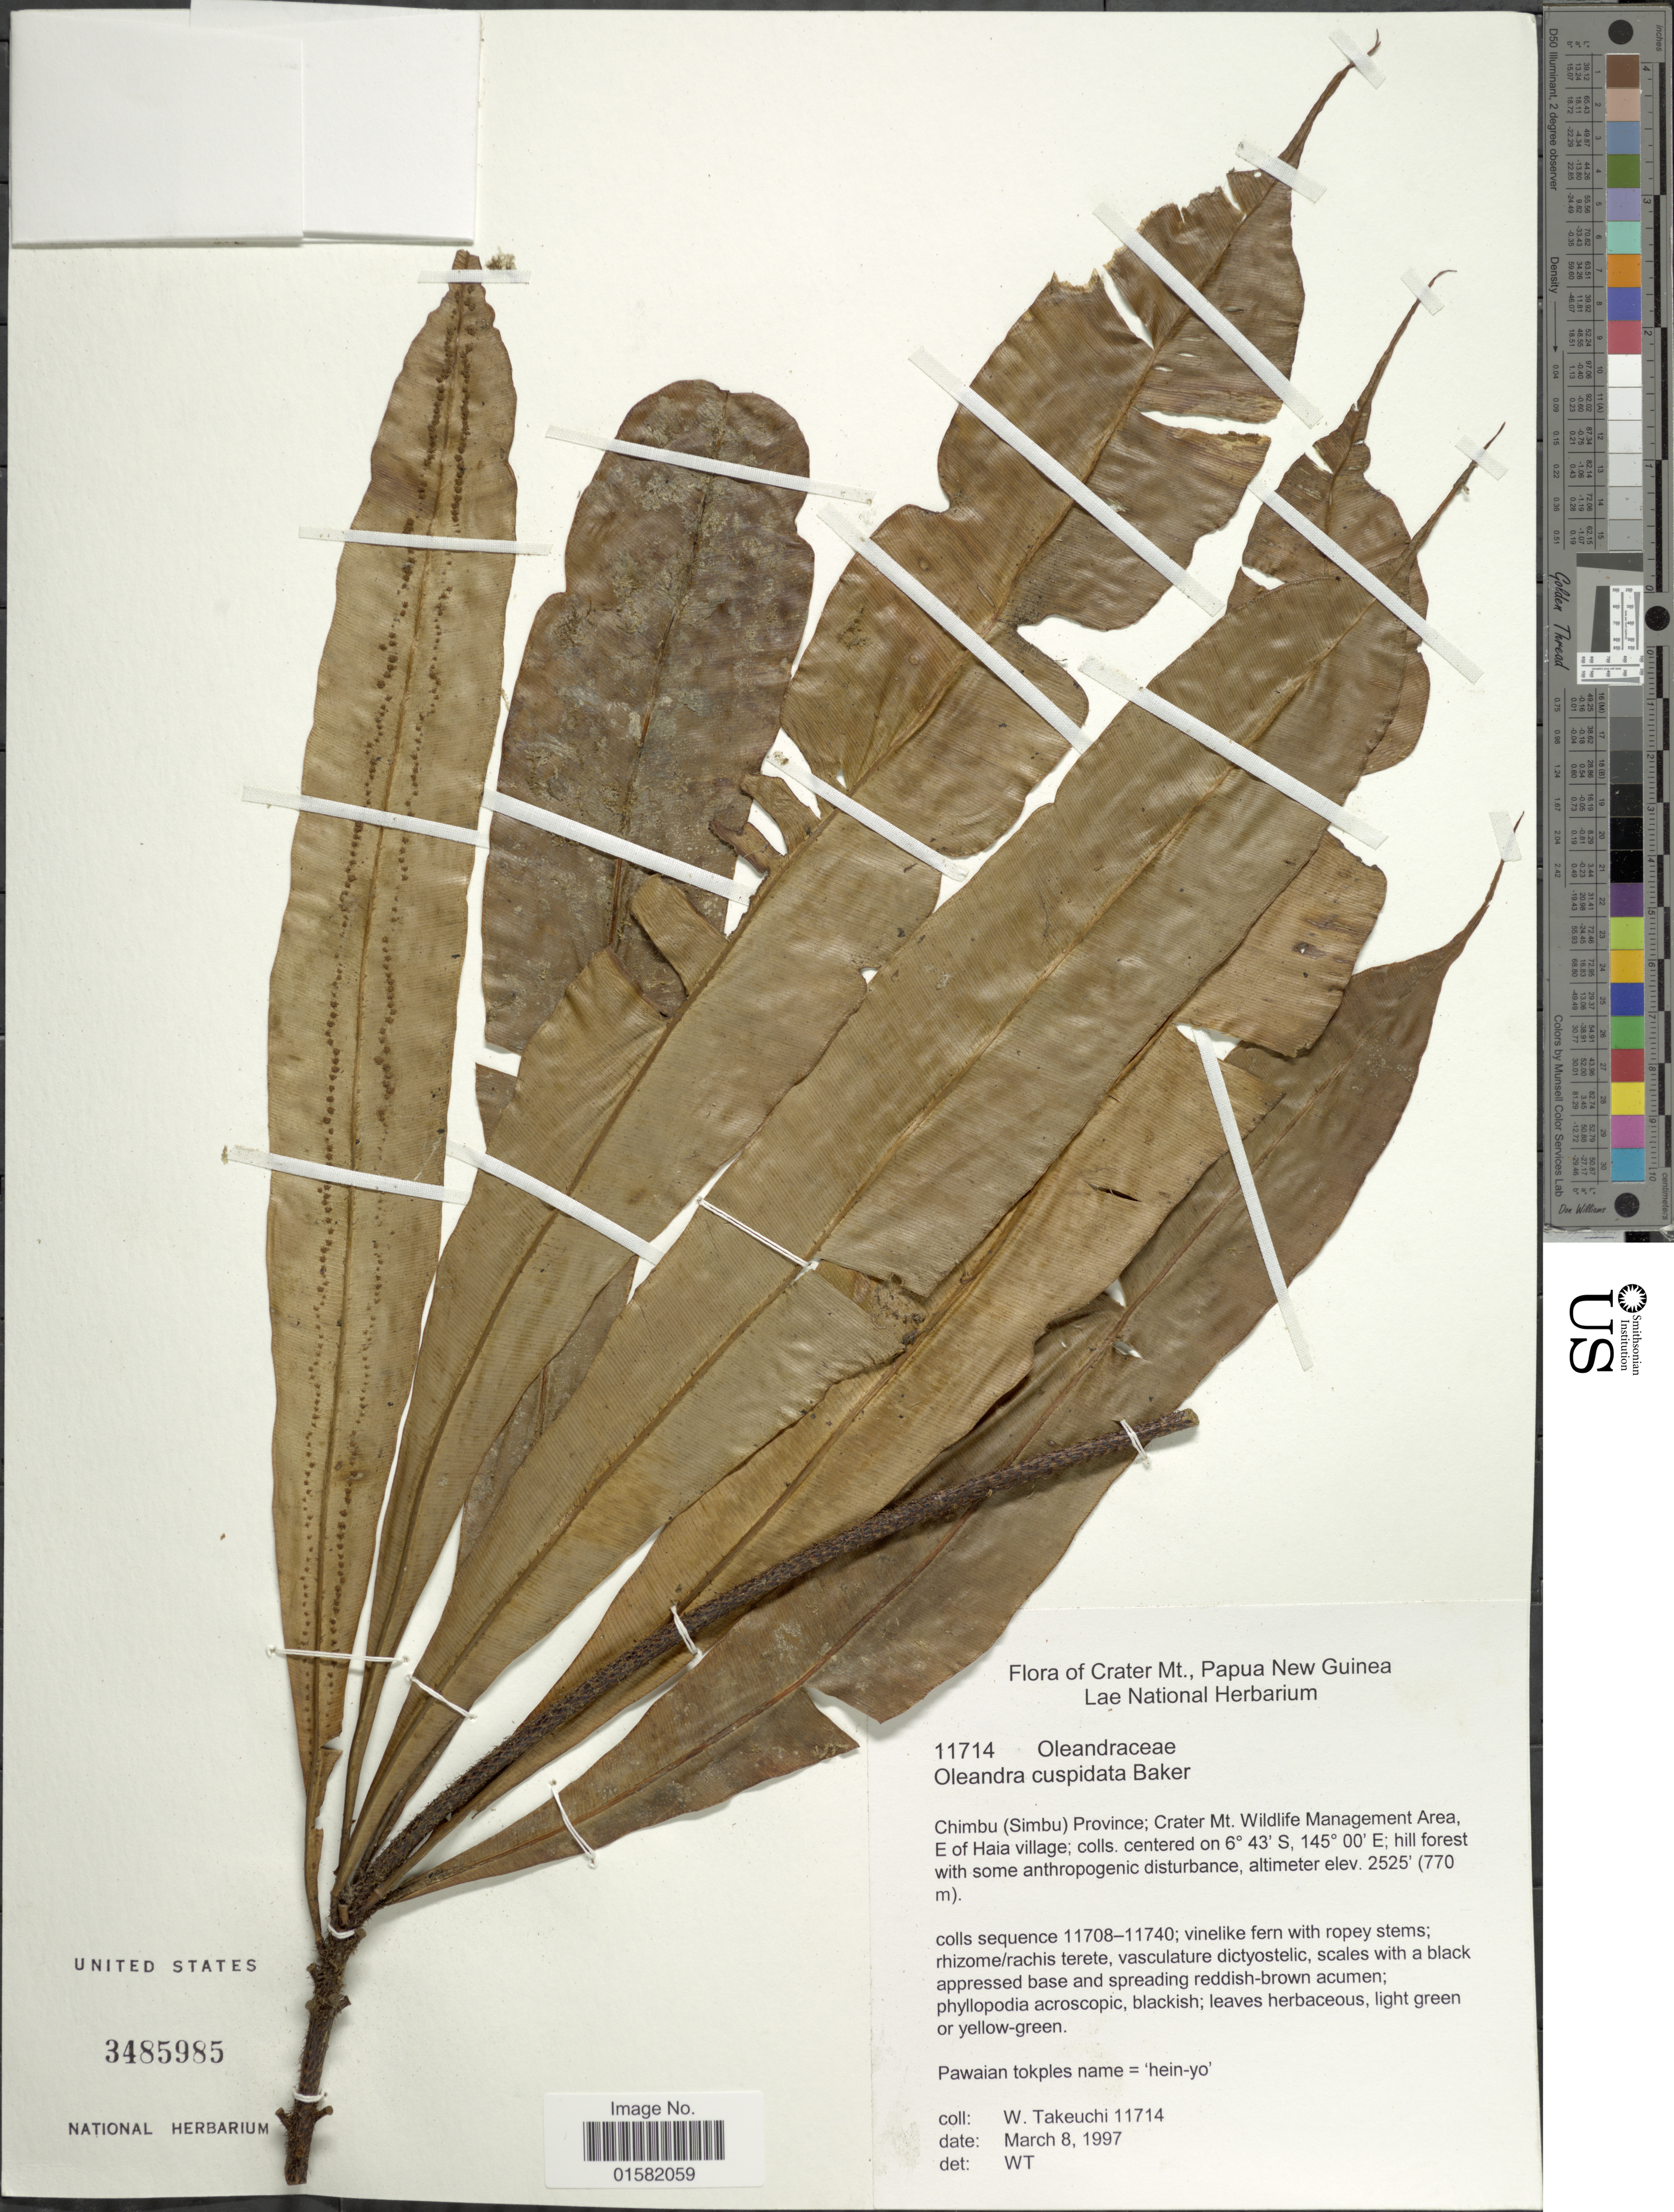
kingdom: Plantae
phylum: Tracheophyta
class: Polypodiopsida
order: Polypodiales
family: Oleandraceae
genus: Oleandra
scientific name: Oleandra cuspidata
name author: Baker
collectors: W. Takeuchi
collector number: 11714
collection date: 1997-03-08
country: Papua New Guinea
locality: Crater Mt., Papua New Guinea, Chimbu ( Simbu) Province; Crater Mt. Wildlife Management Area, E of Haia village.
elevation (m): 770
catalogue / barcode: US 3485985